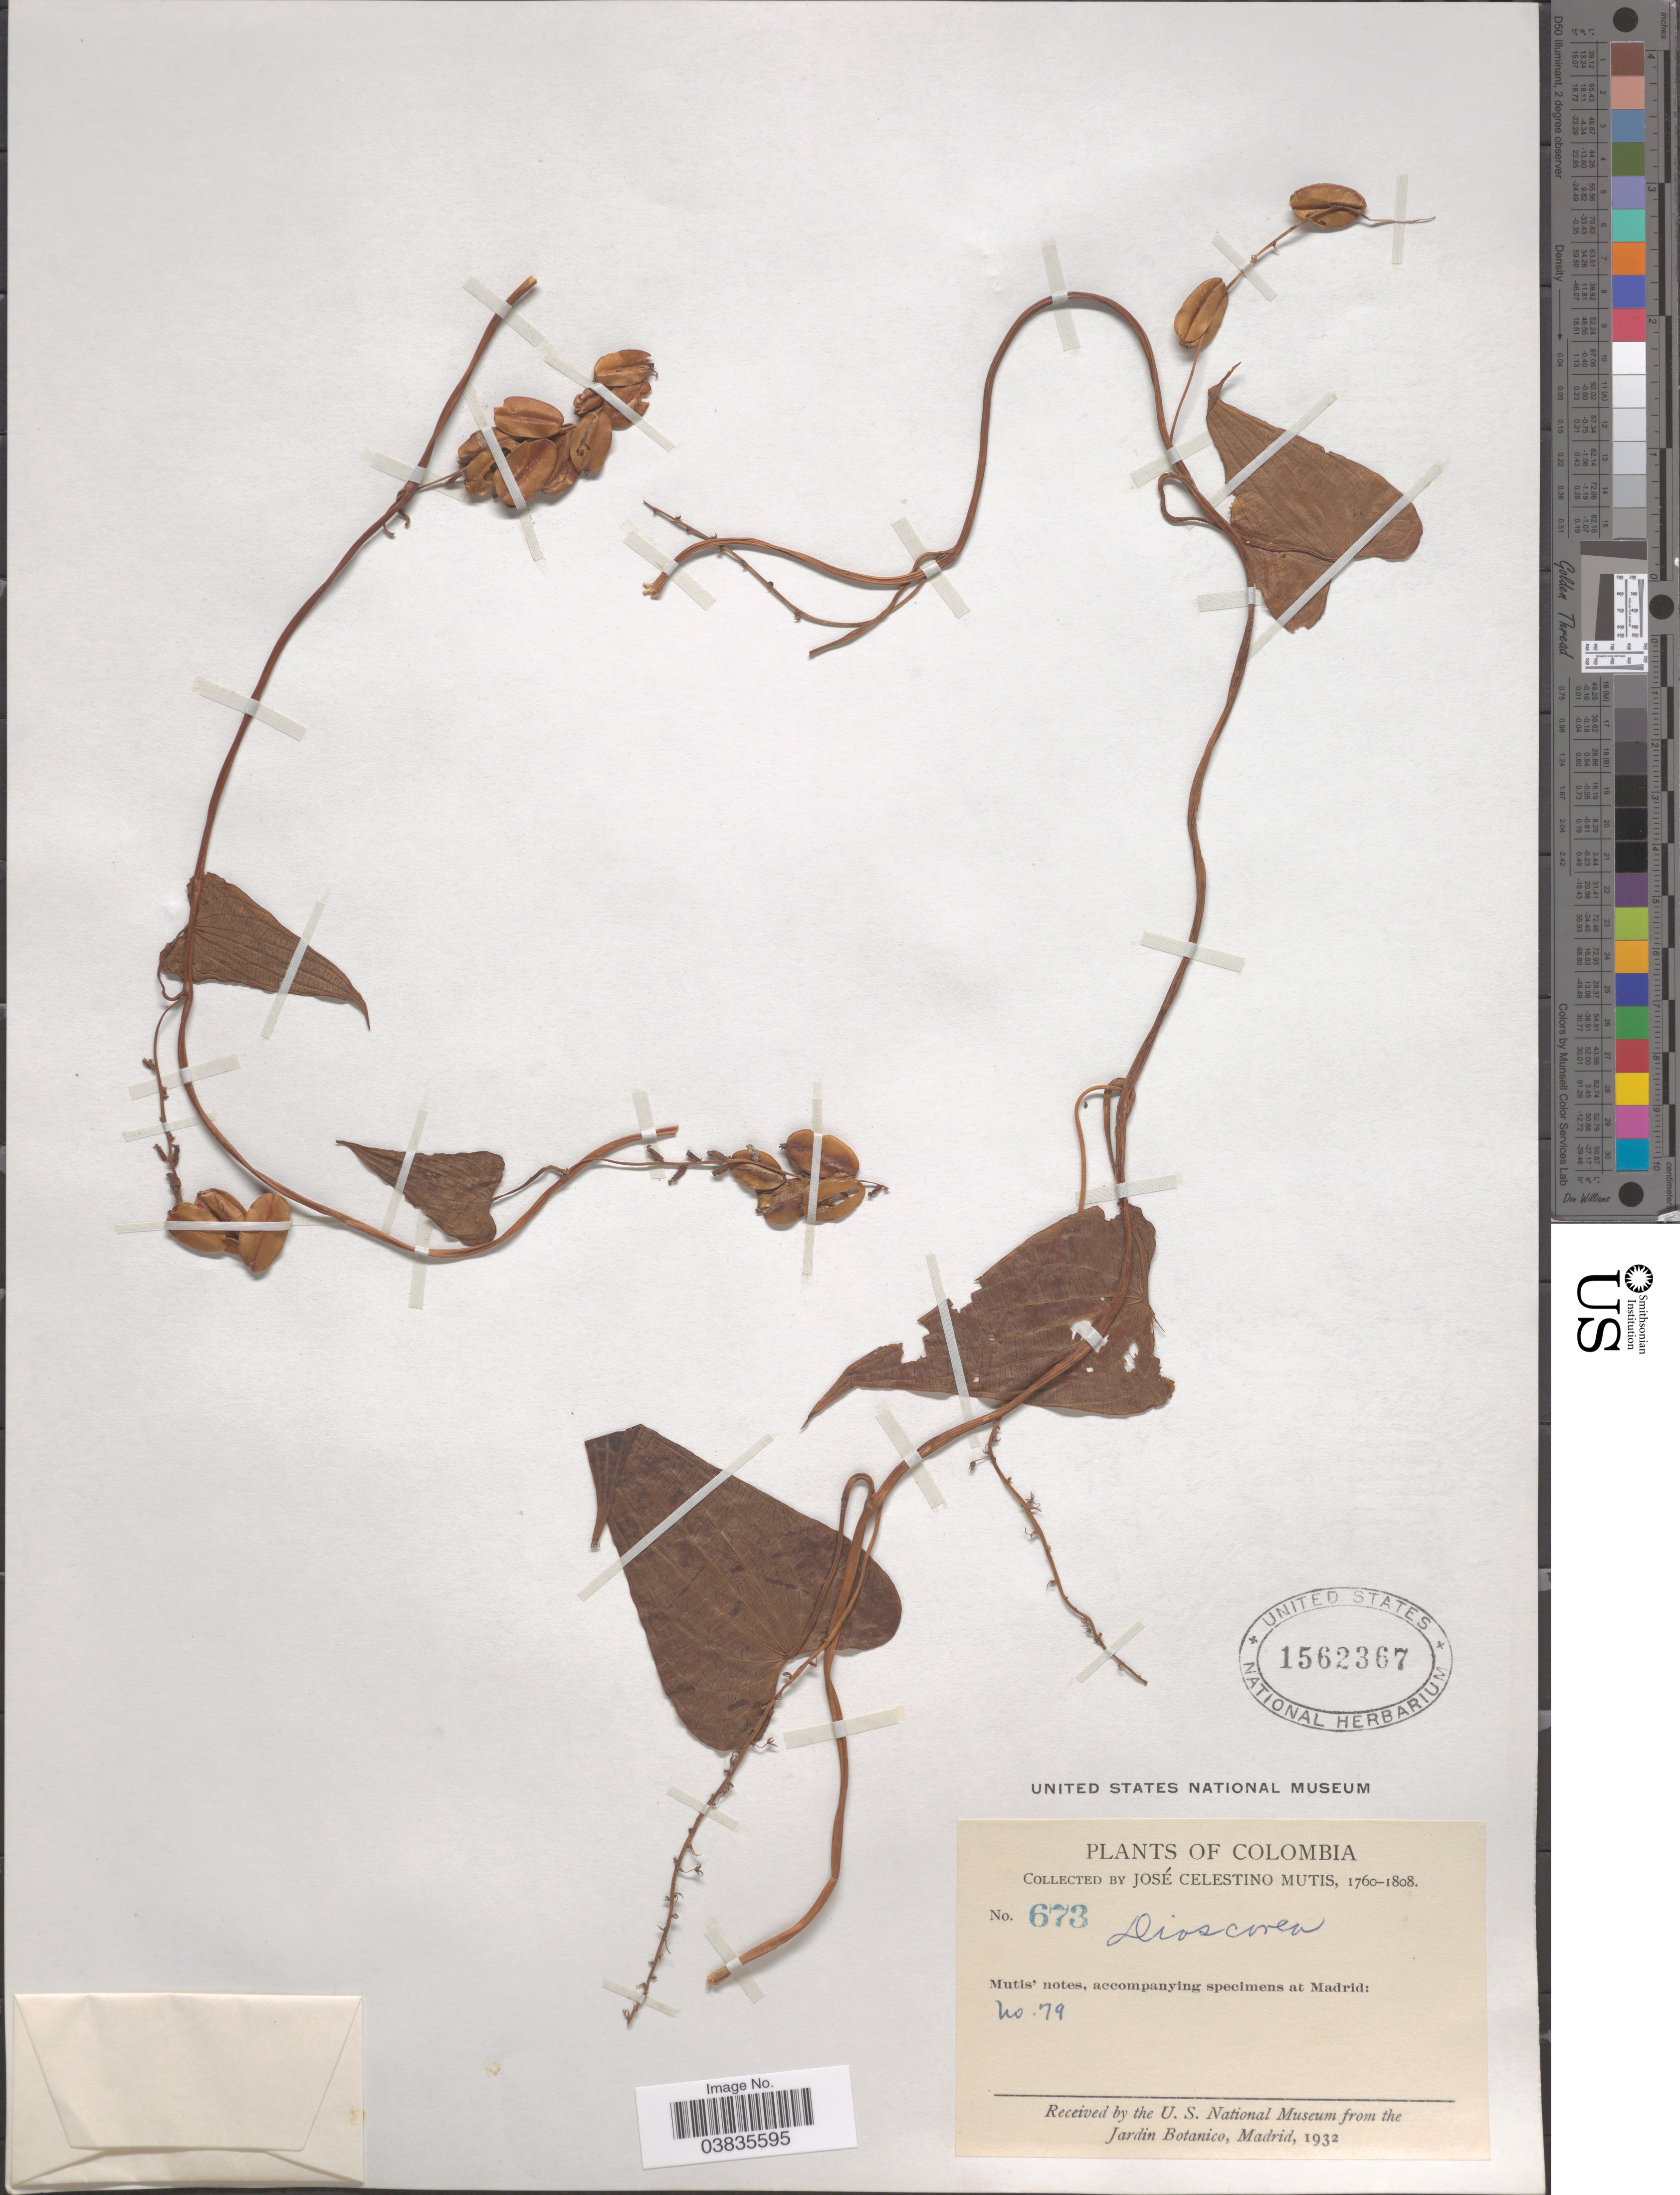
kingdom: Plantae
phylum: Tracheophyta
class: Liliopsida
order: Dioscoreales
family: Dioscoreaceae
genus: Dioscorea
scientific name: Dioscorea sp.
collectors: J. C. B. Mutis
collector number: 673/79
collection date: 1760/1808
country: Colombia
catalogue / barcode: US 1562367